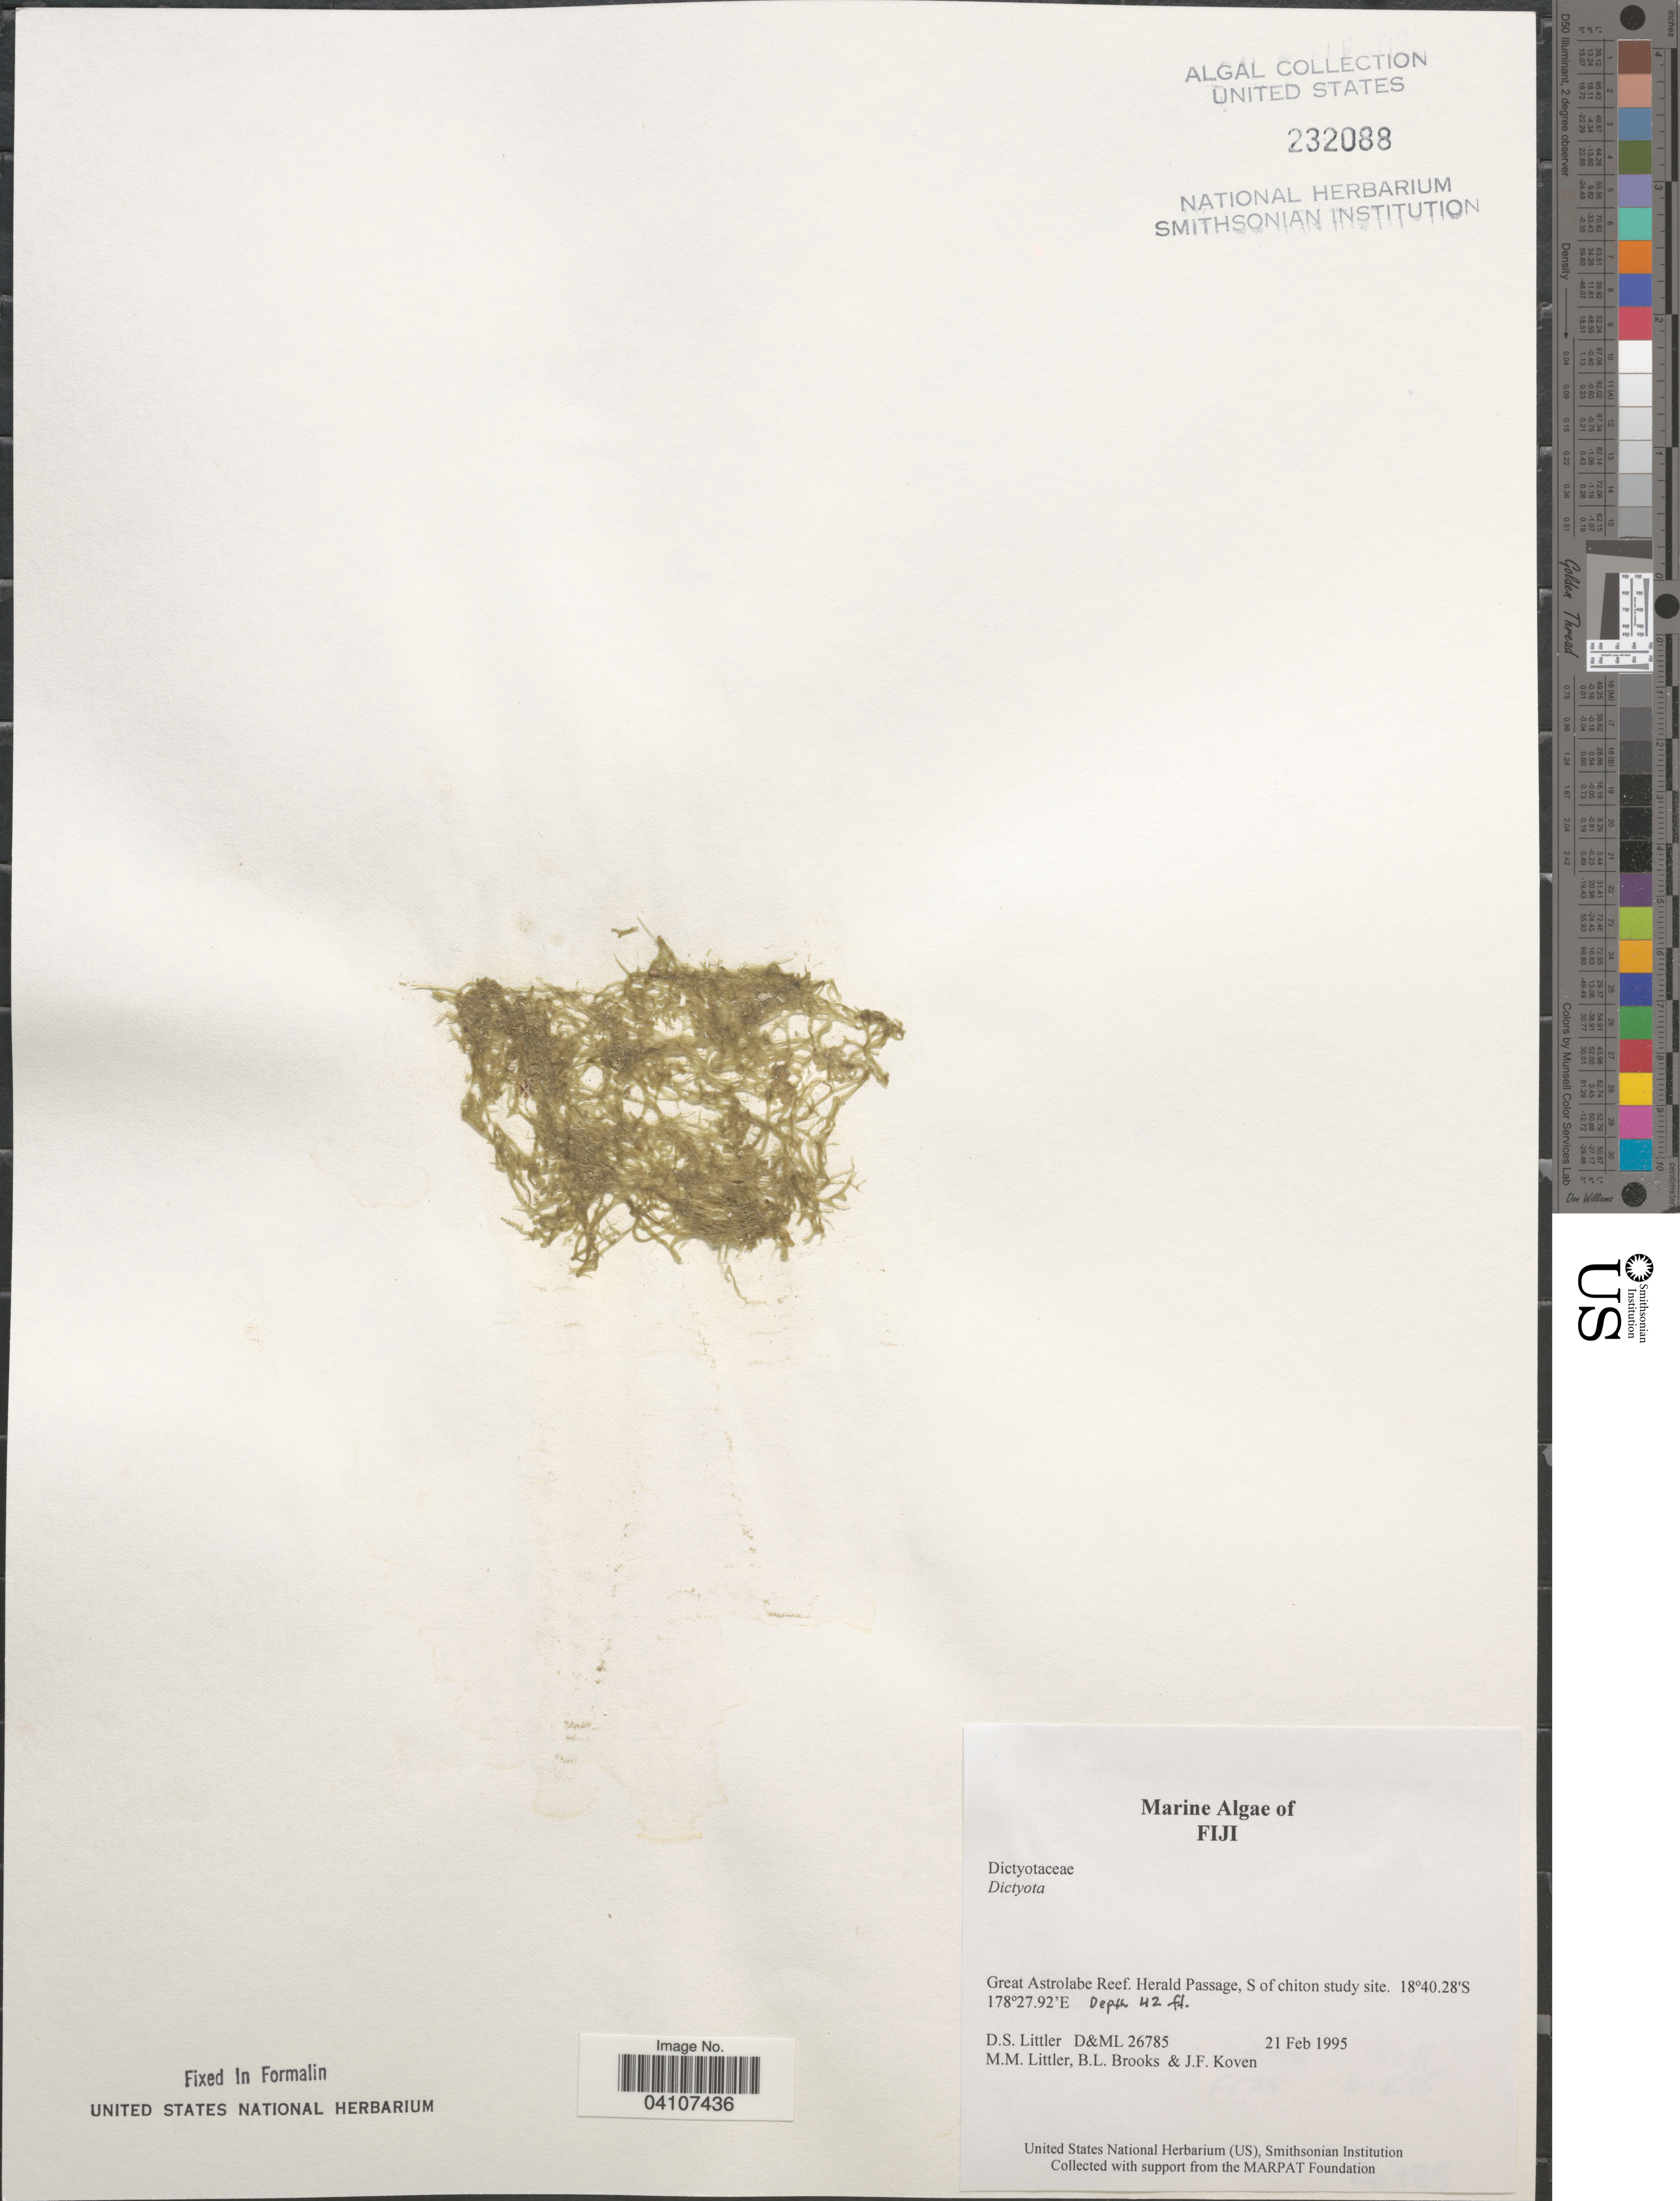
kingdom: Chromista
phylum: Ochrophyta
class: Phaeophyceae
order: Dictyotales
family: Dictyotaceae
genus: Dictyota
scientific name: Dictyota sp.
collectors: D. S. Littler, B. Brooks & J. Koven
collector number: D&ML 26785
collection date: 1995-02-21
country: Fiji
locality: Great Astrolabe Reef. Herald Passage, S of chilton study site.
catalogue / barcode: US 232088